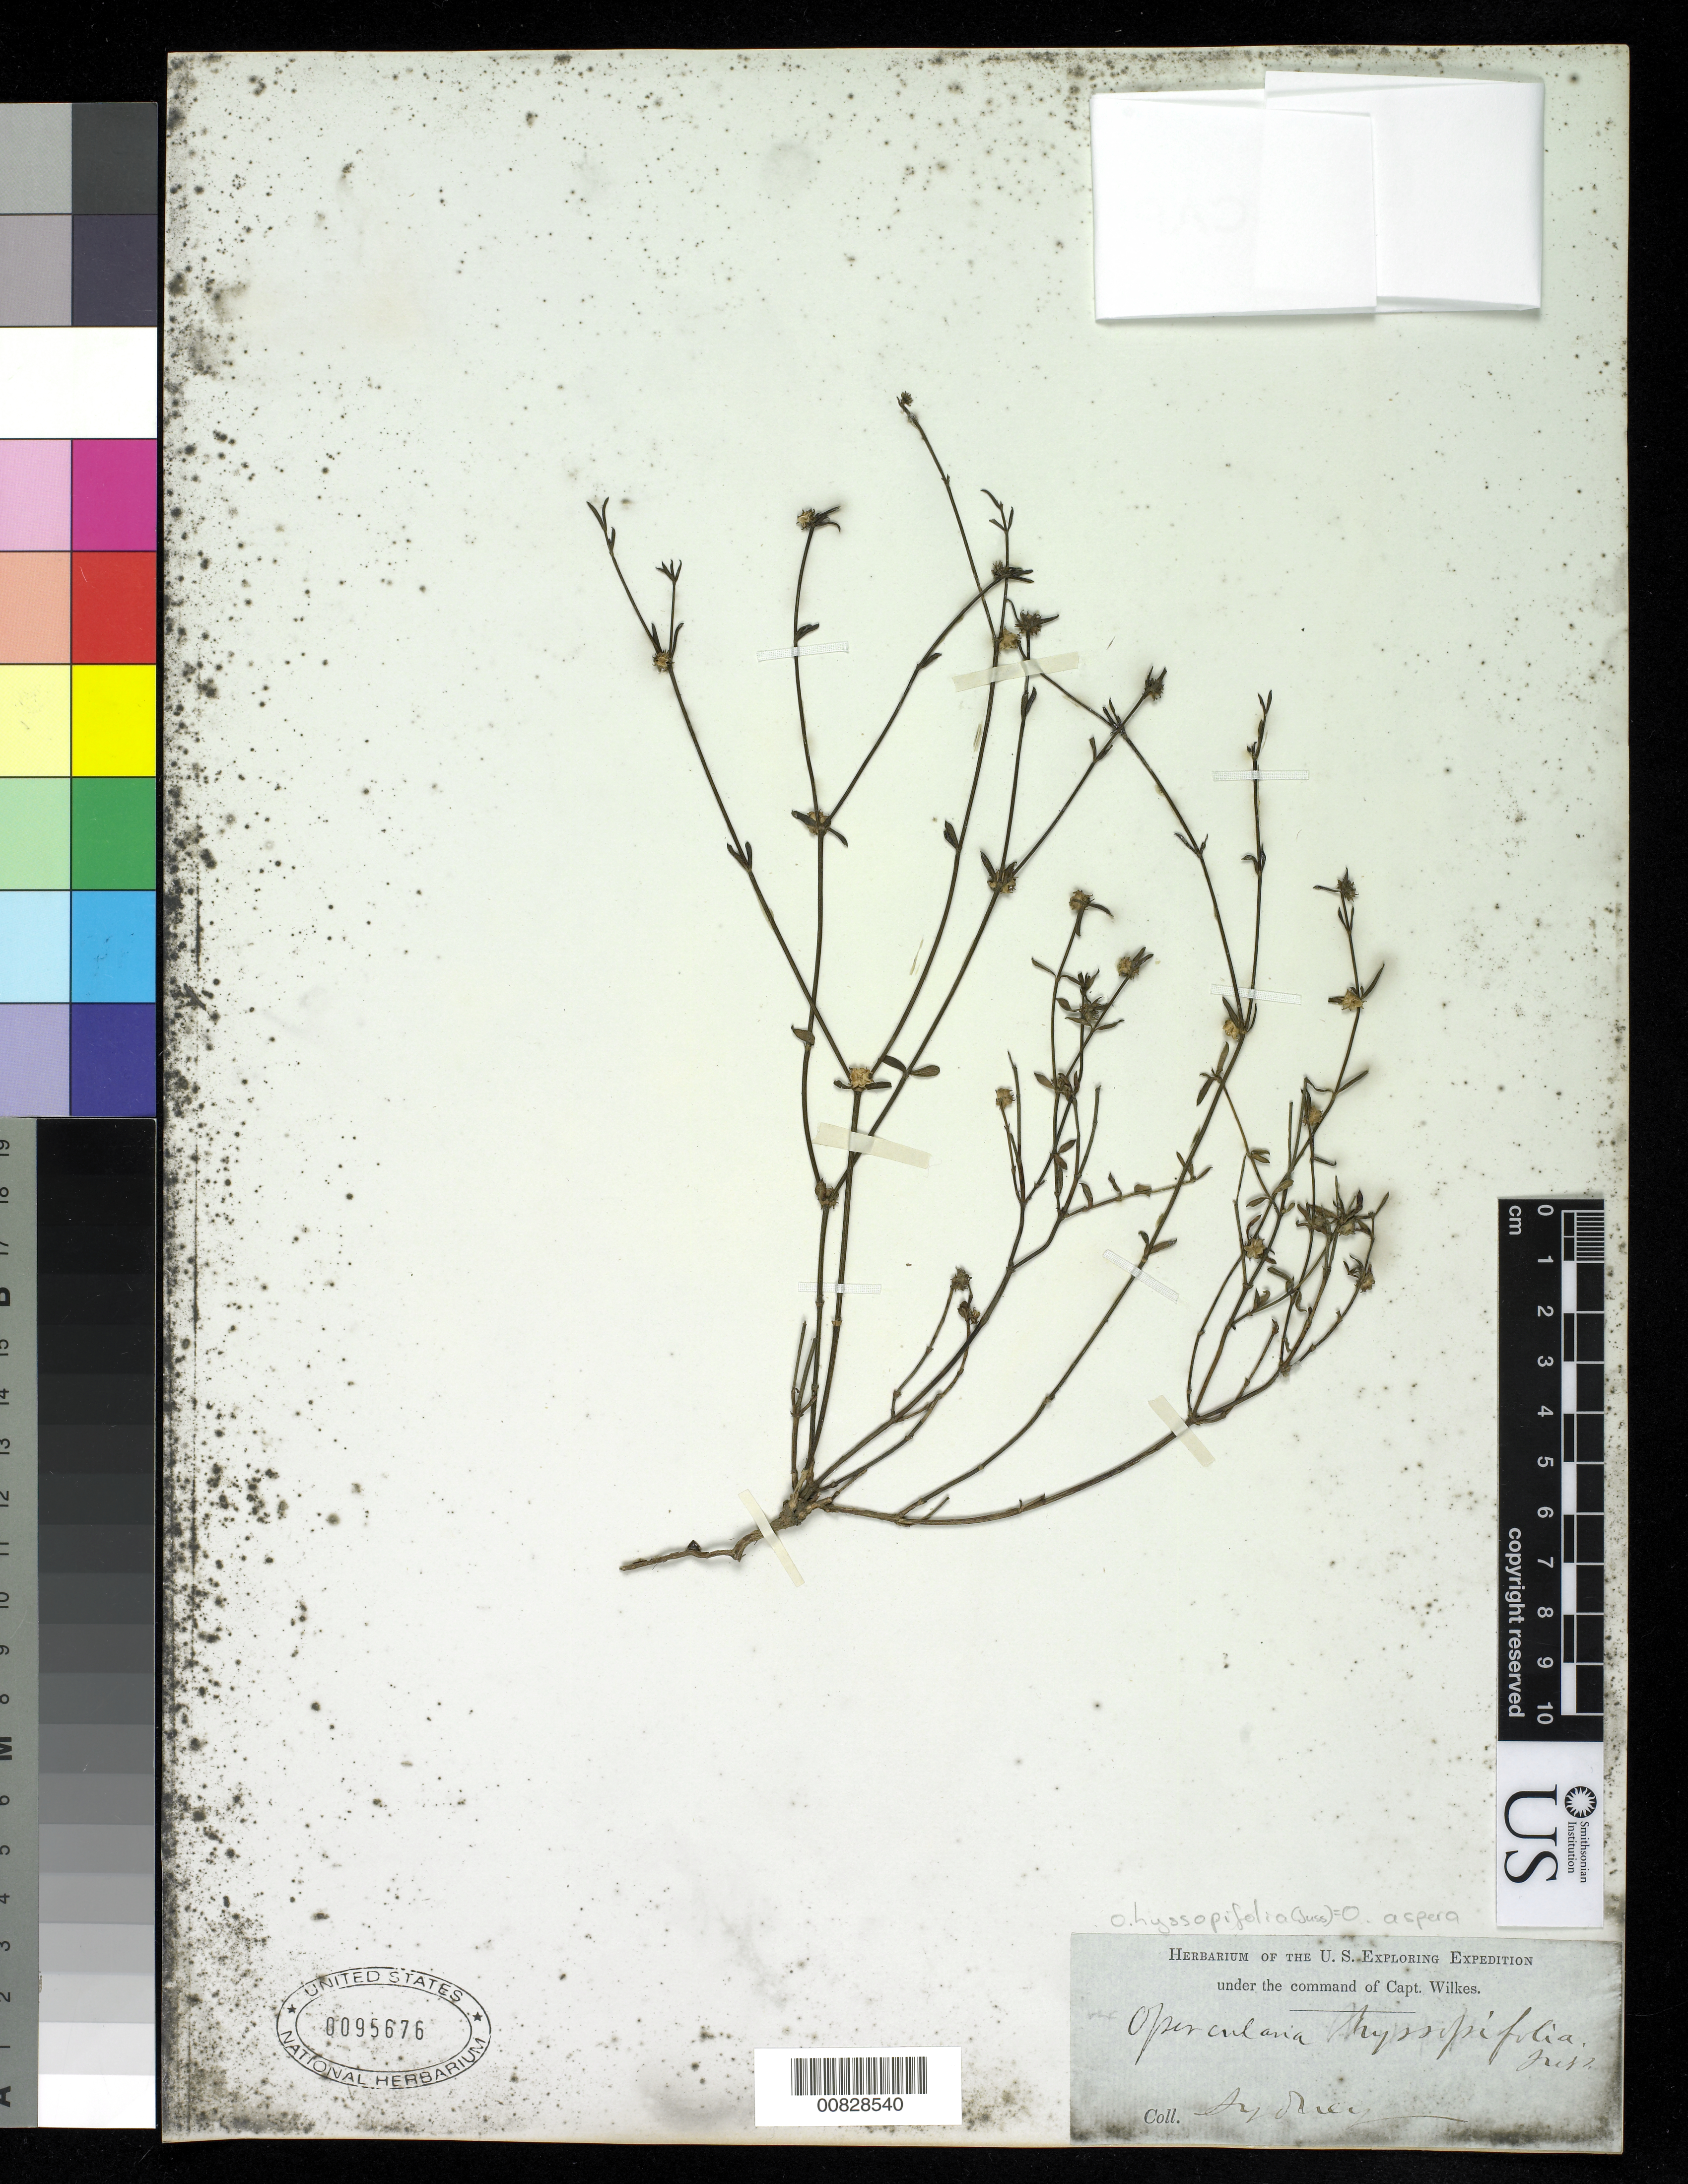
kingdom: Plantae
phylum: Tracheophyta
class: Magnoliopsida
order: Gentianales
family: Rubiaceae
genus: Opercularia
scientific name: Opercularia aspera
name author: Gaertn.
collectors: Wilkes Explor. Exped.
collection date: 1838/1842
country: Australia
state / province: New South Wales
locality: Sydney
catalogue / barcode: US 95676